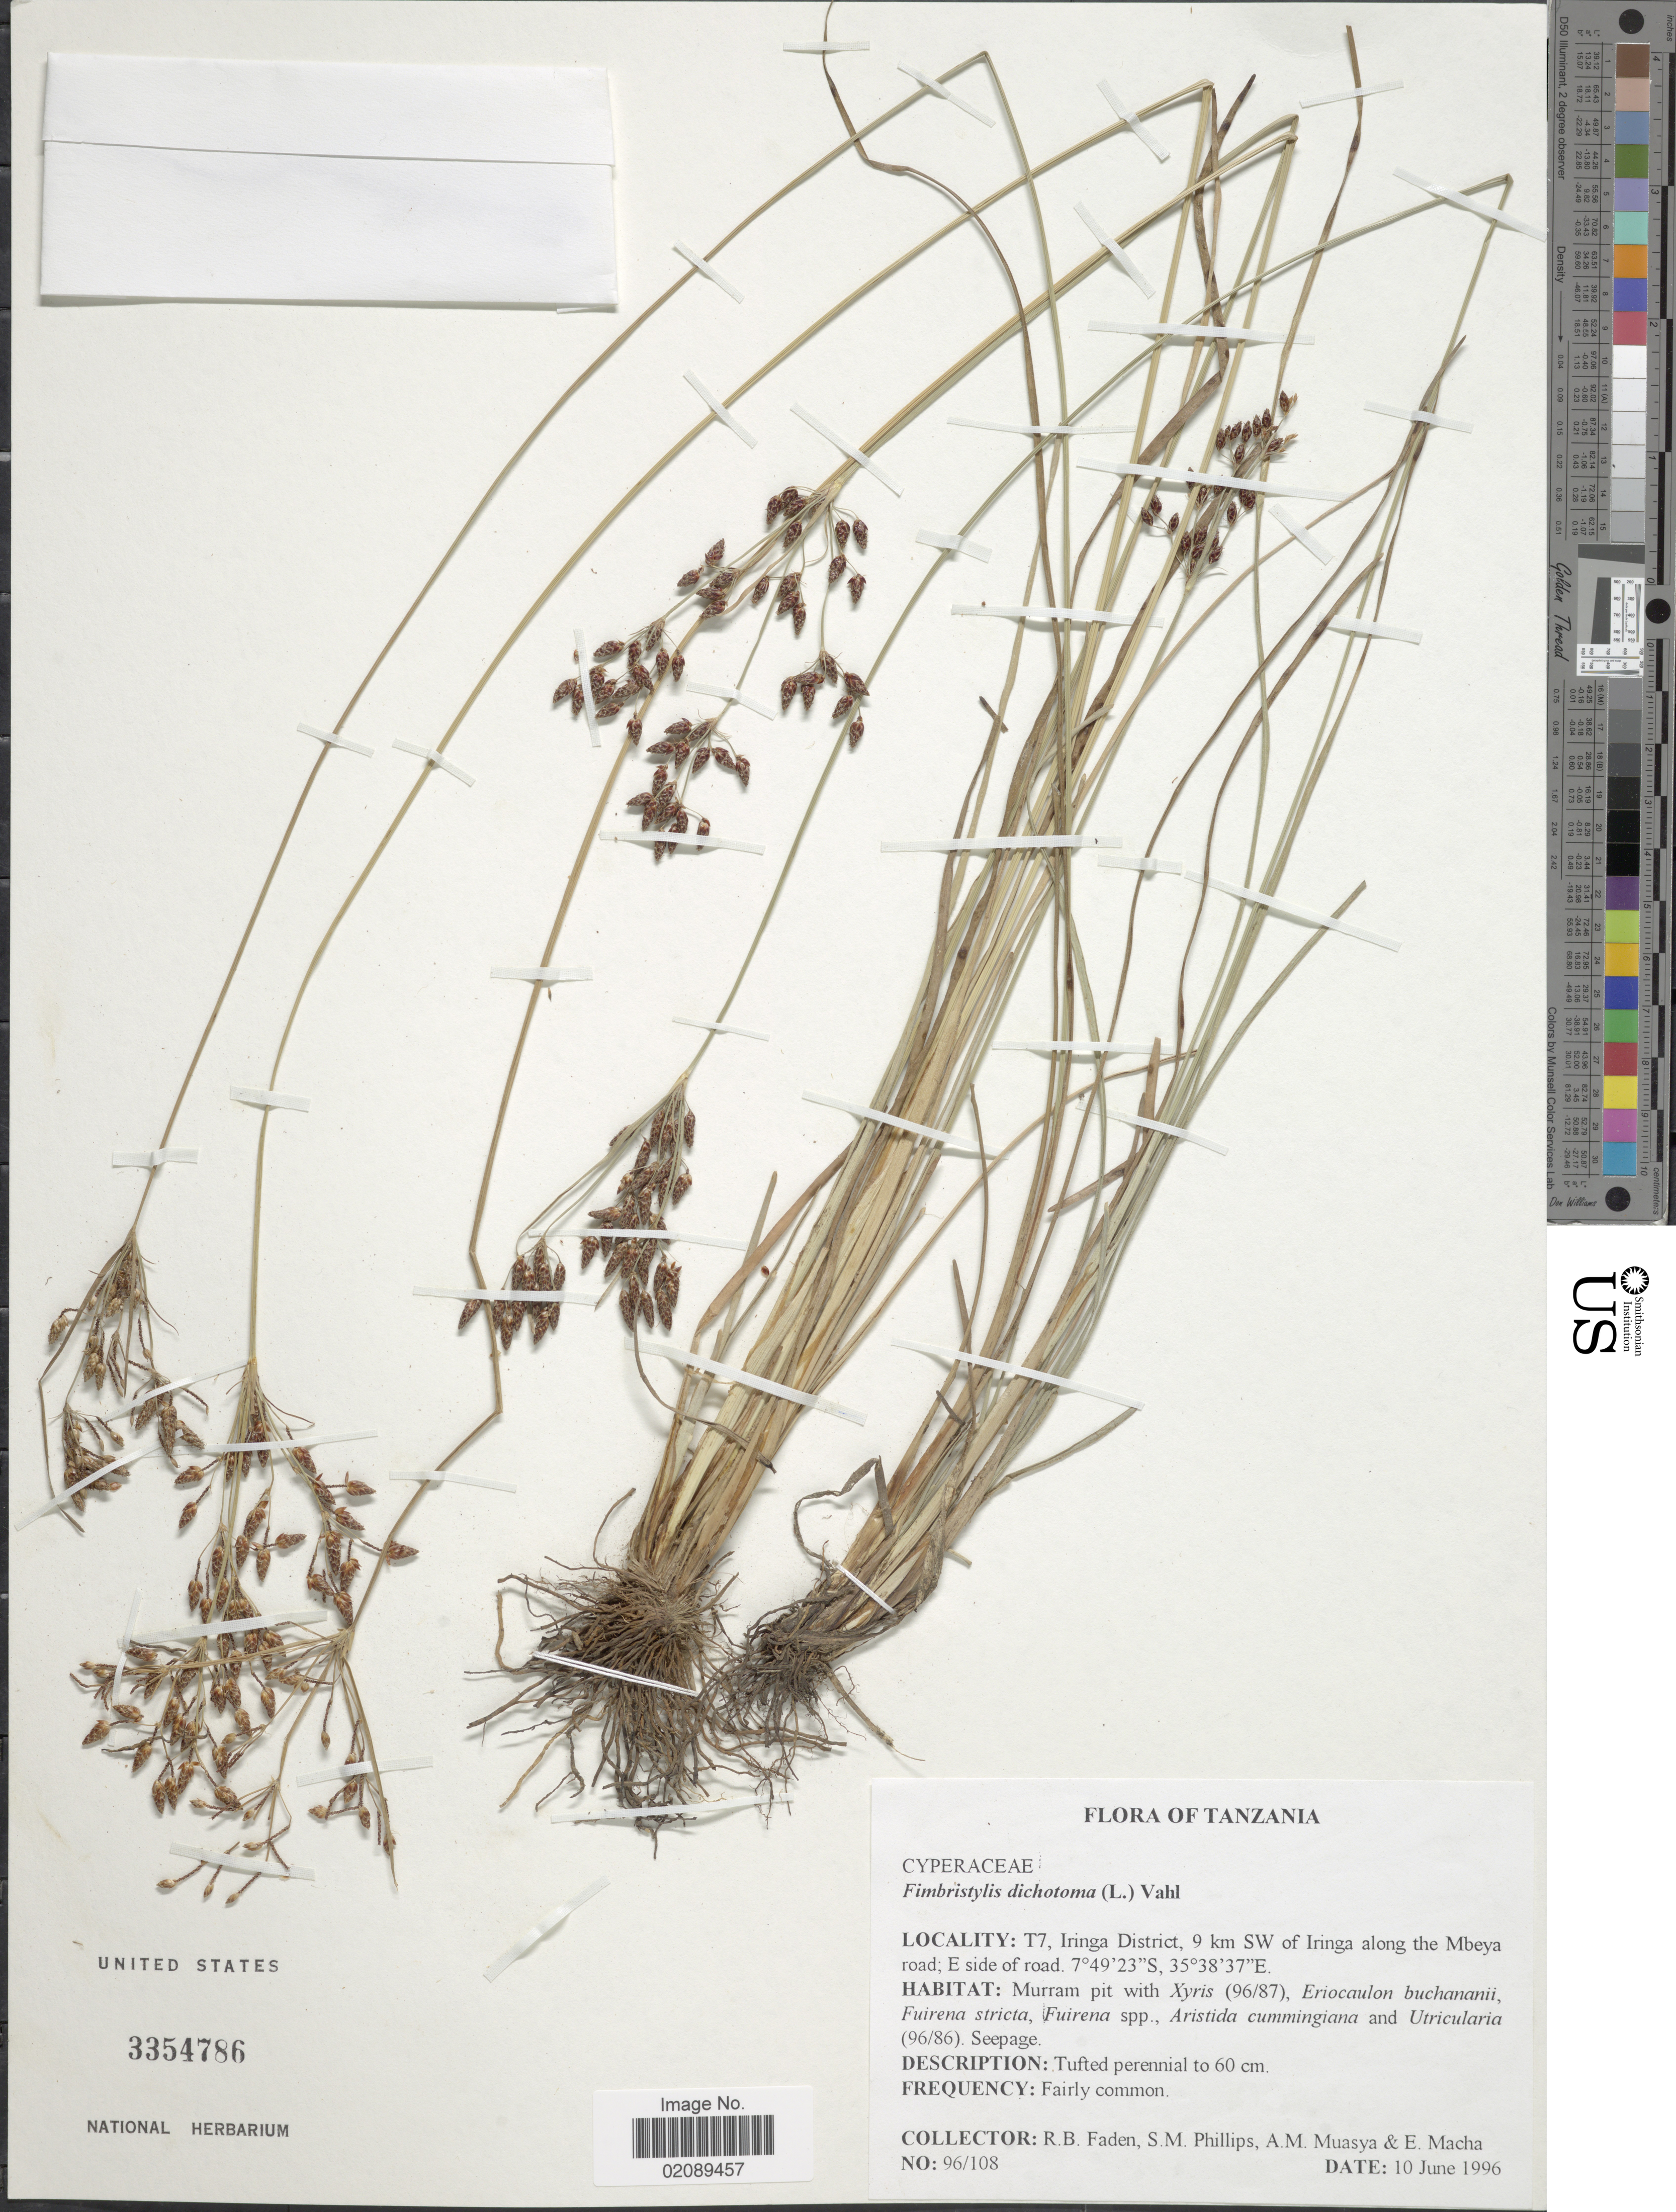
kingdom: Plantae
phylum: Tracheophyta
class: Liliopsida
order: Poales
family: Cyperaceae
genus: Fimbristylis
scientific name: Fimbristylis dichotoma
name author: (L.) Vahl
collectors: R. B. Faden, S. M. Phillips, A. Muasya & E. Macha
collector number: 96/108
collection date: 1996-06-10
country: Tanzania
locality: T7, Iringa District, 9 km SW of Iringa along the Mbeya road, E side of road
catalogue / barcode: US 3354786